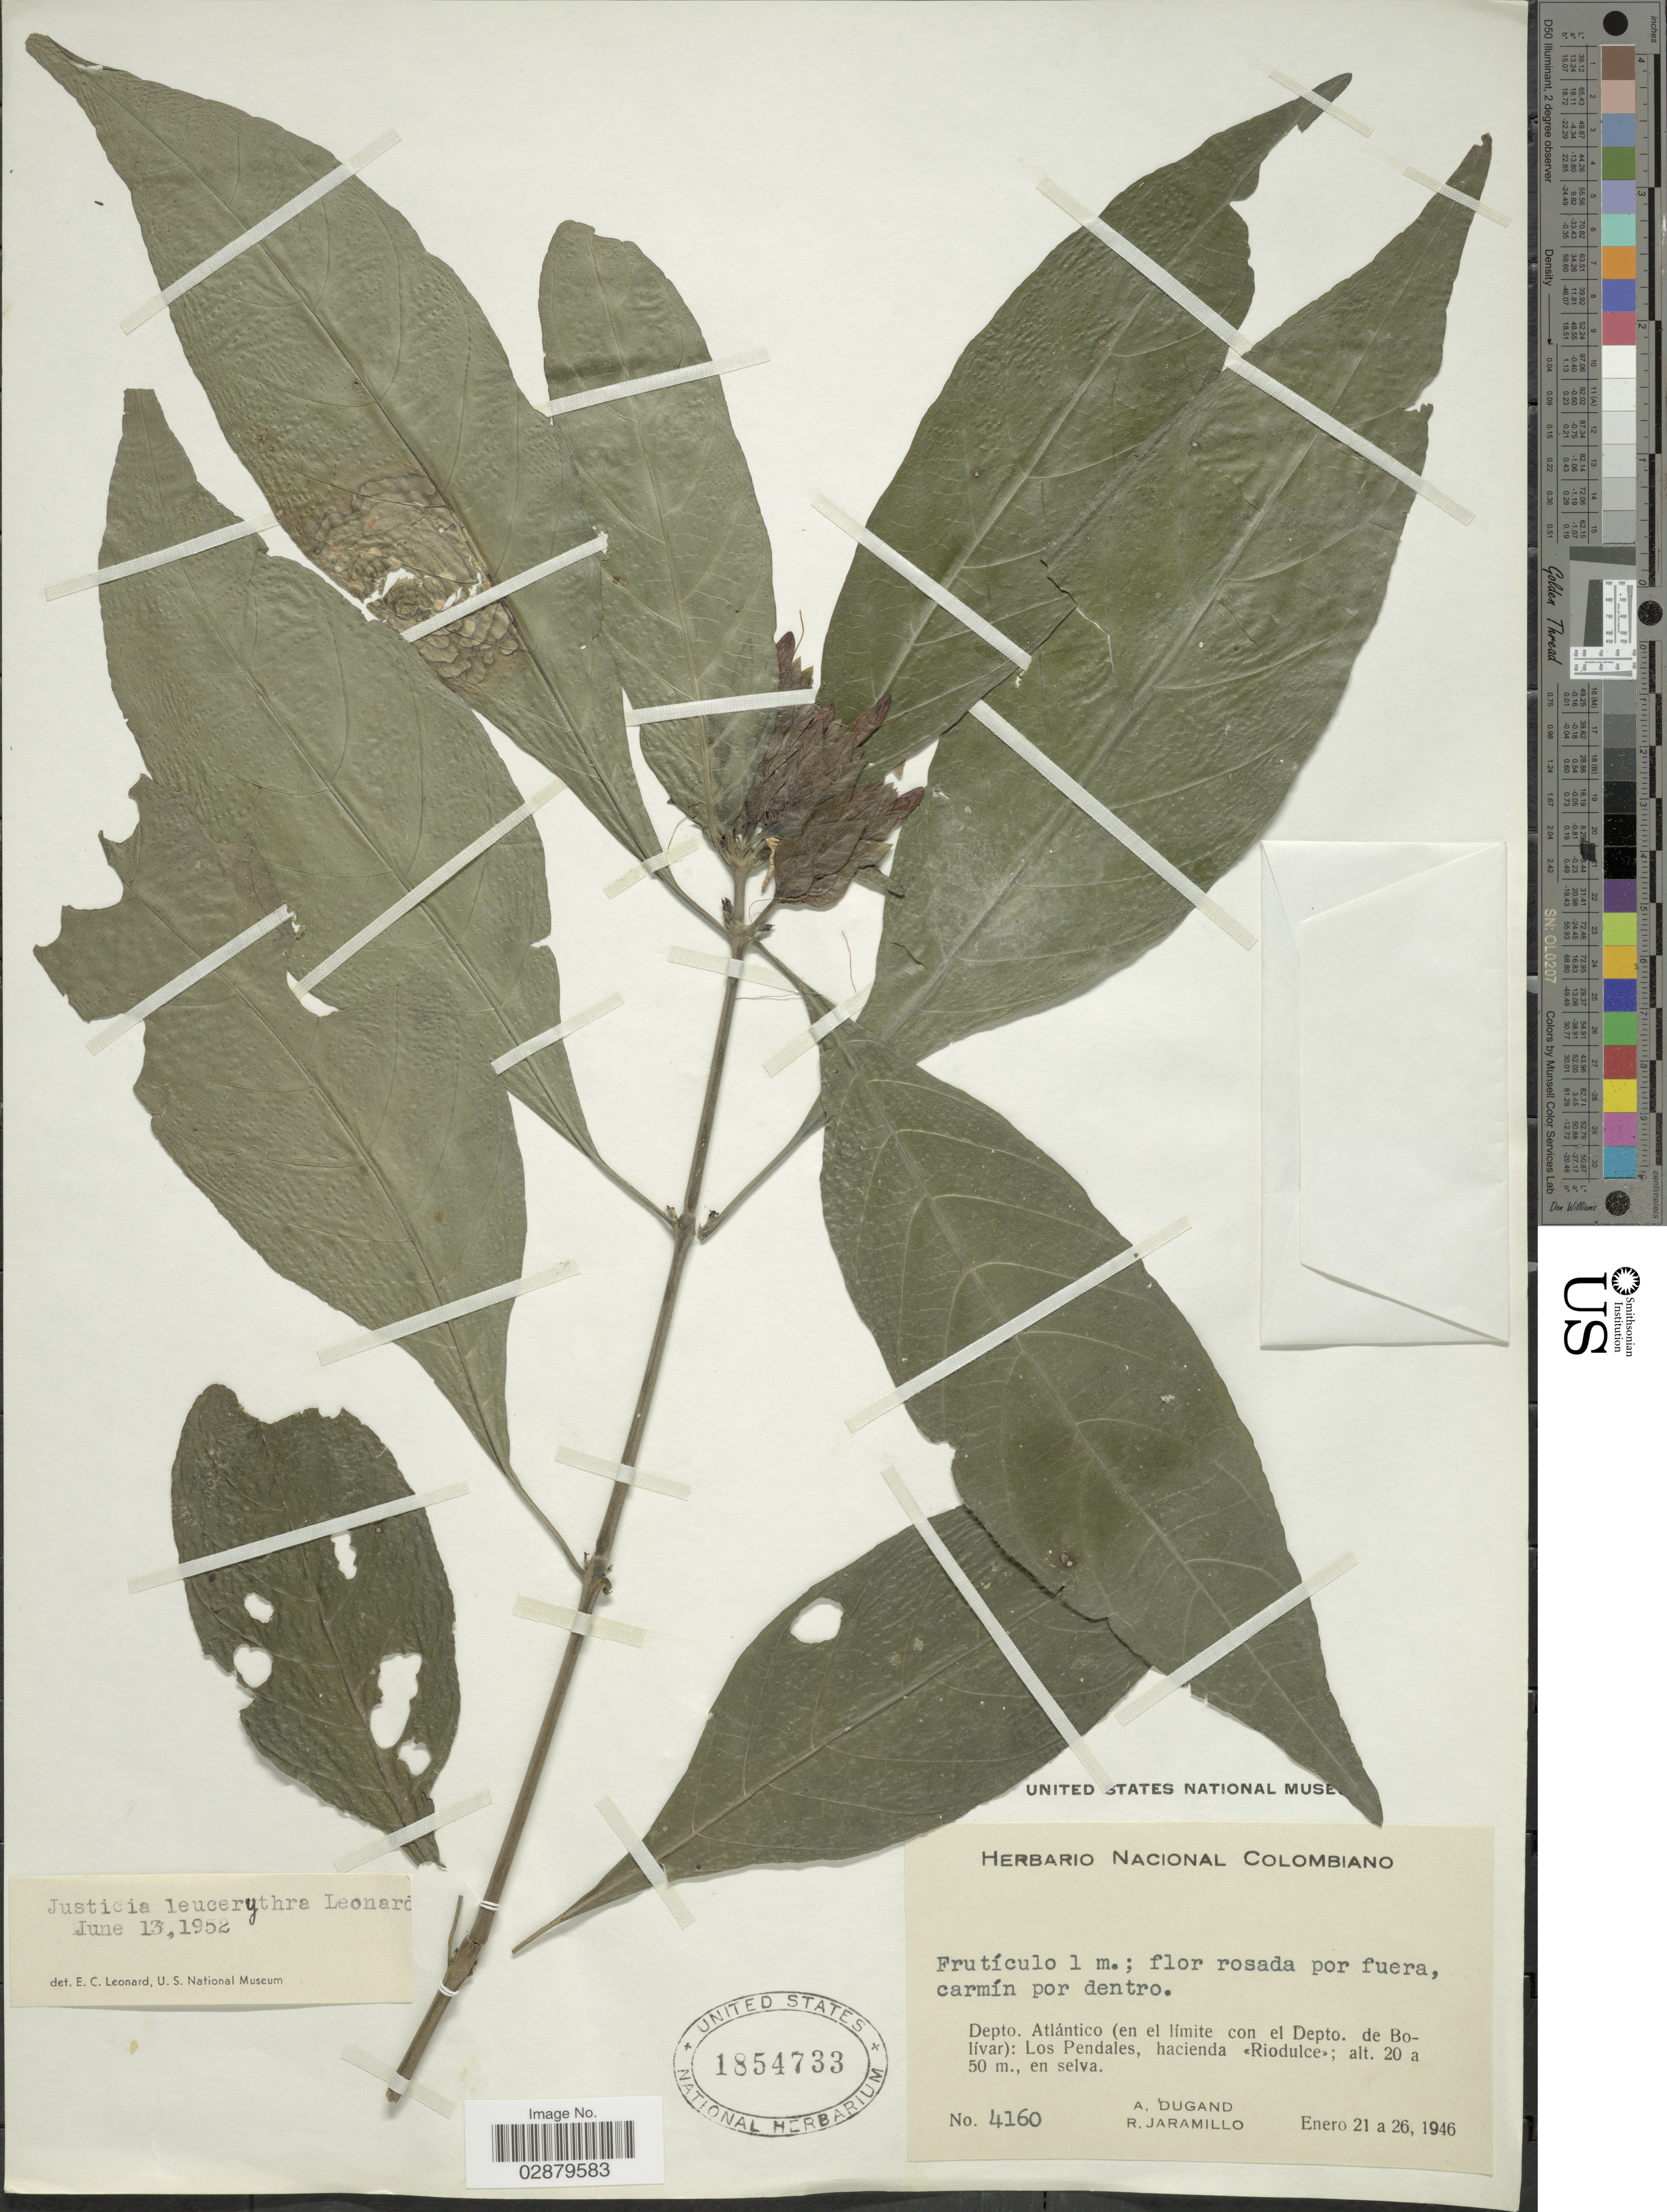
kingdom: Plantae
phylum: Tracheophyta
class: Magnoliopsida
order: Lamiales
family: Acanthaceae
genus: Justicia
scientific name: Justicia leucerythra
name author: Leonard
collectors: A. Dugand & R. Jaramillo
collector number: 4160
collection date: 1946-01-21/1946-01-26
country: Colombia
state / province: Atlántico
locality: Depto. Atlántico (en el límite con el Depto. de Bolívar): Los Pendales, hacienda Riodulce.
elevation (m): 20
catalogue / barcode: US 1854733